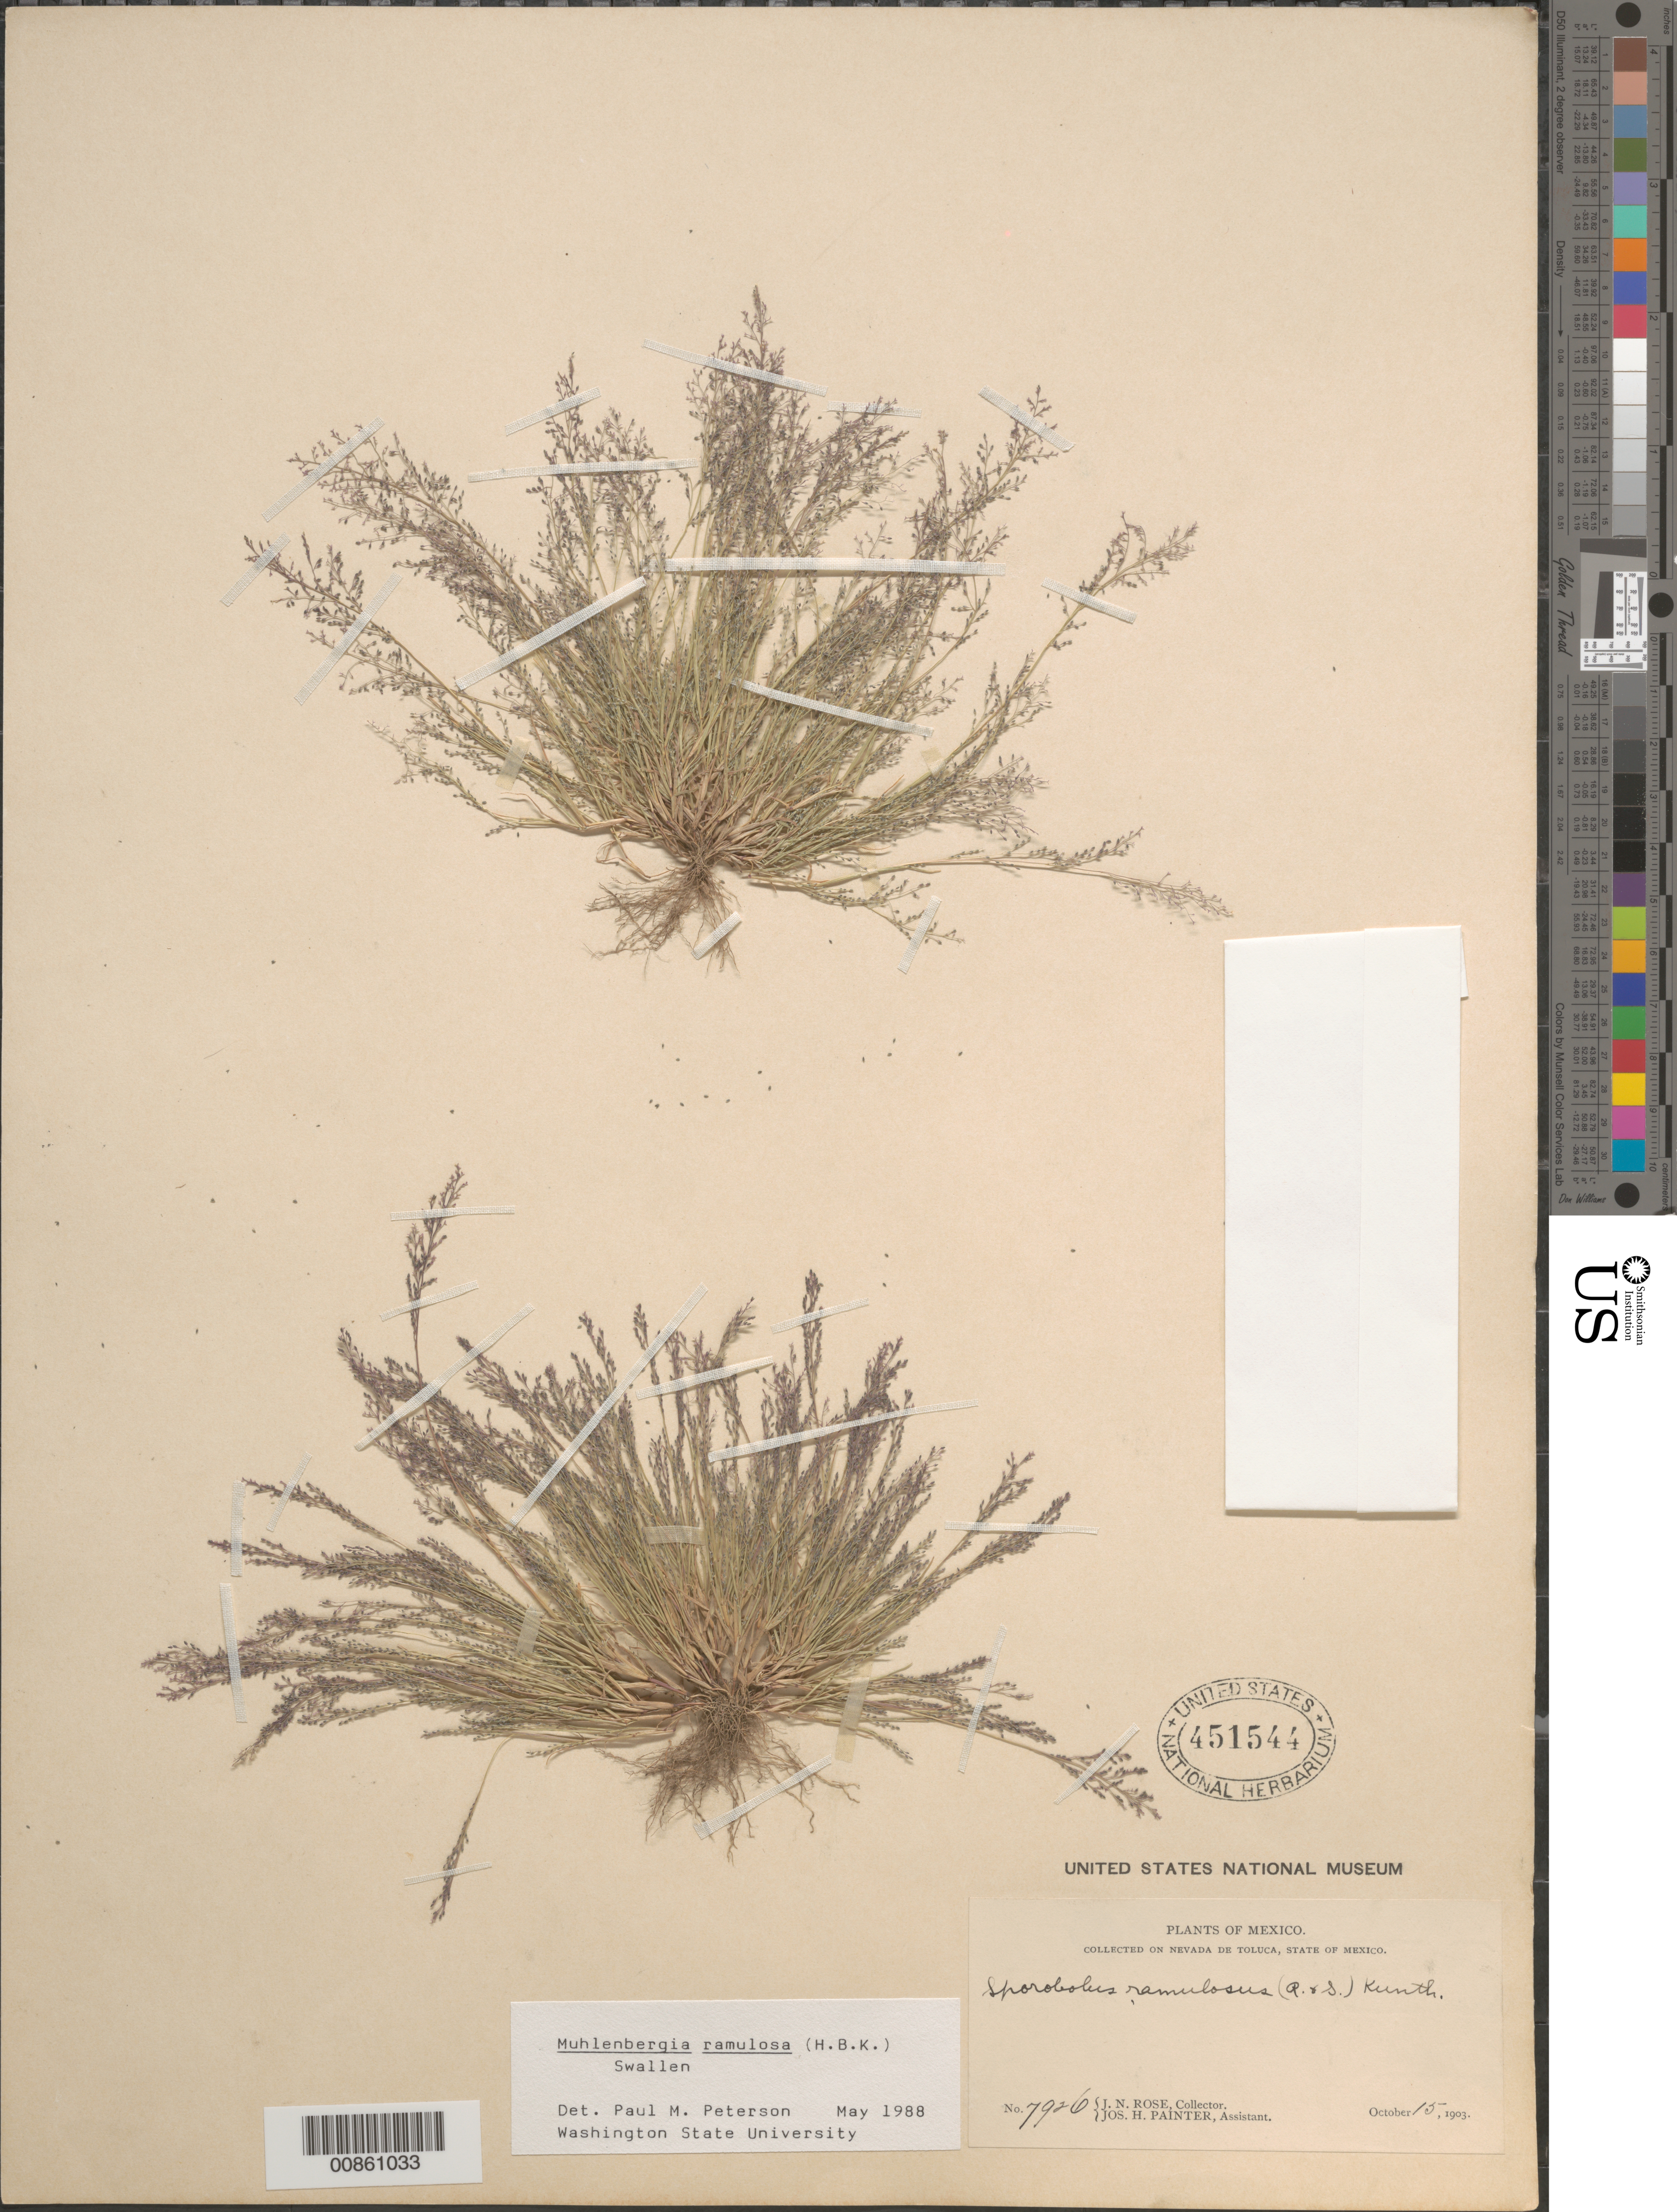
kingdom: Plantae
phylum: Tracheophyta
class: Liliopsida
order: Poales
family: Poaceae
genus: Muhlenbergia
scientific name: Muhlenbergia ramulosa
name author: (Kunth) Swallen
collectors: J. N. Rose & J. H. Painter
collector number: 7926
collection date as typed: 15 Oct 1903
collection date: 1903-10-15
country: Mexico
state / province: México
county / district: Toluca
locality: Nevado de Toluca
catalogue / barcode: US 451544